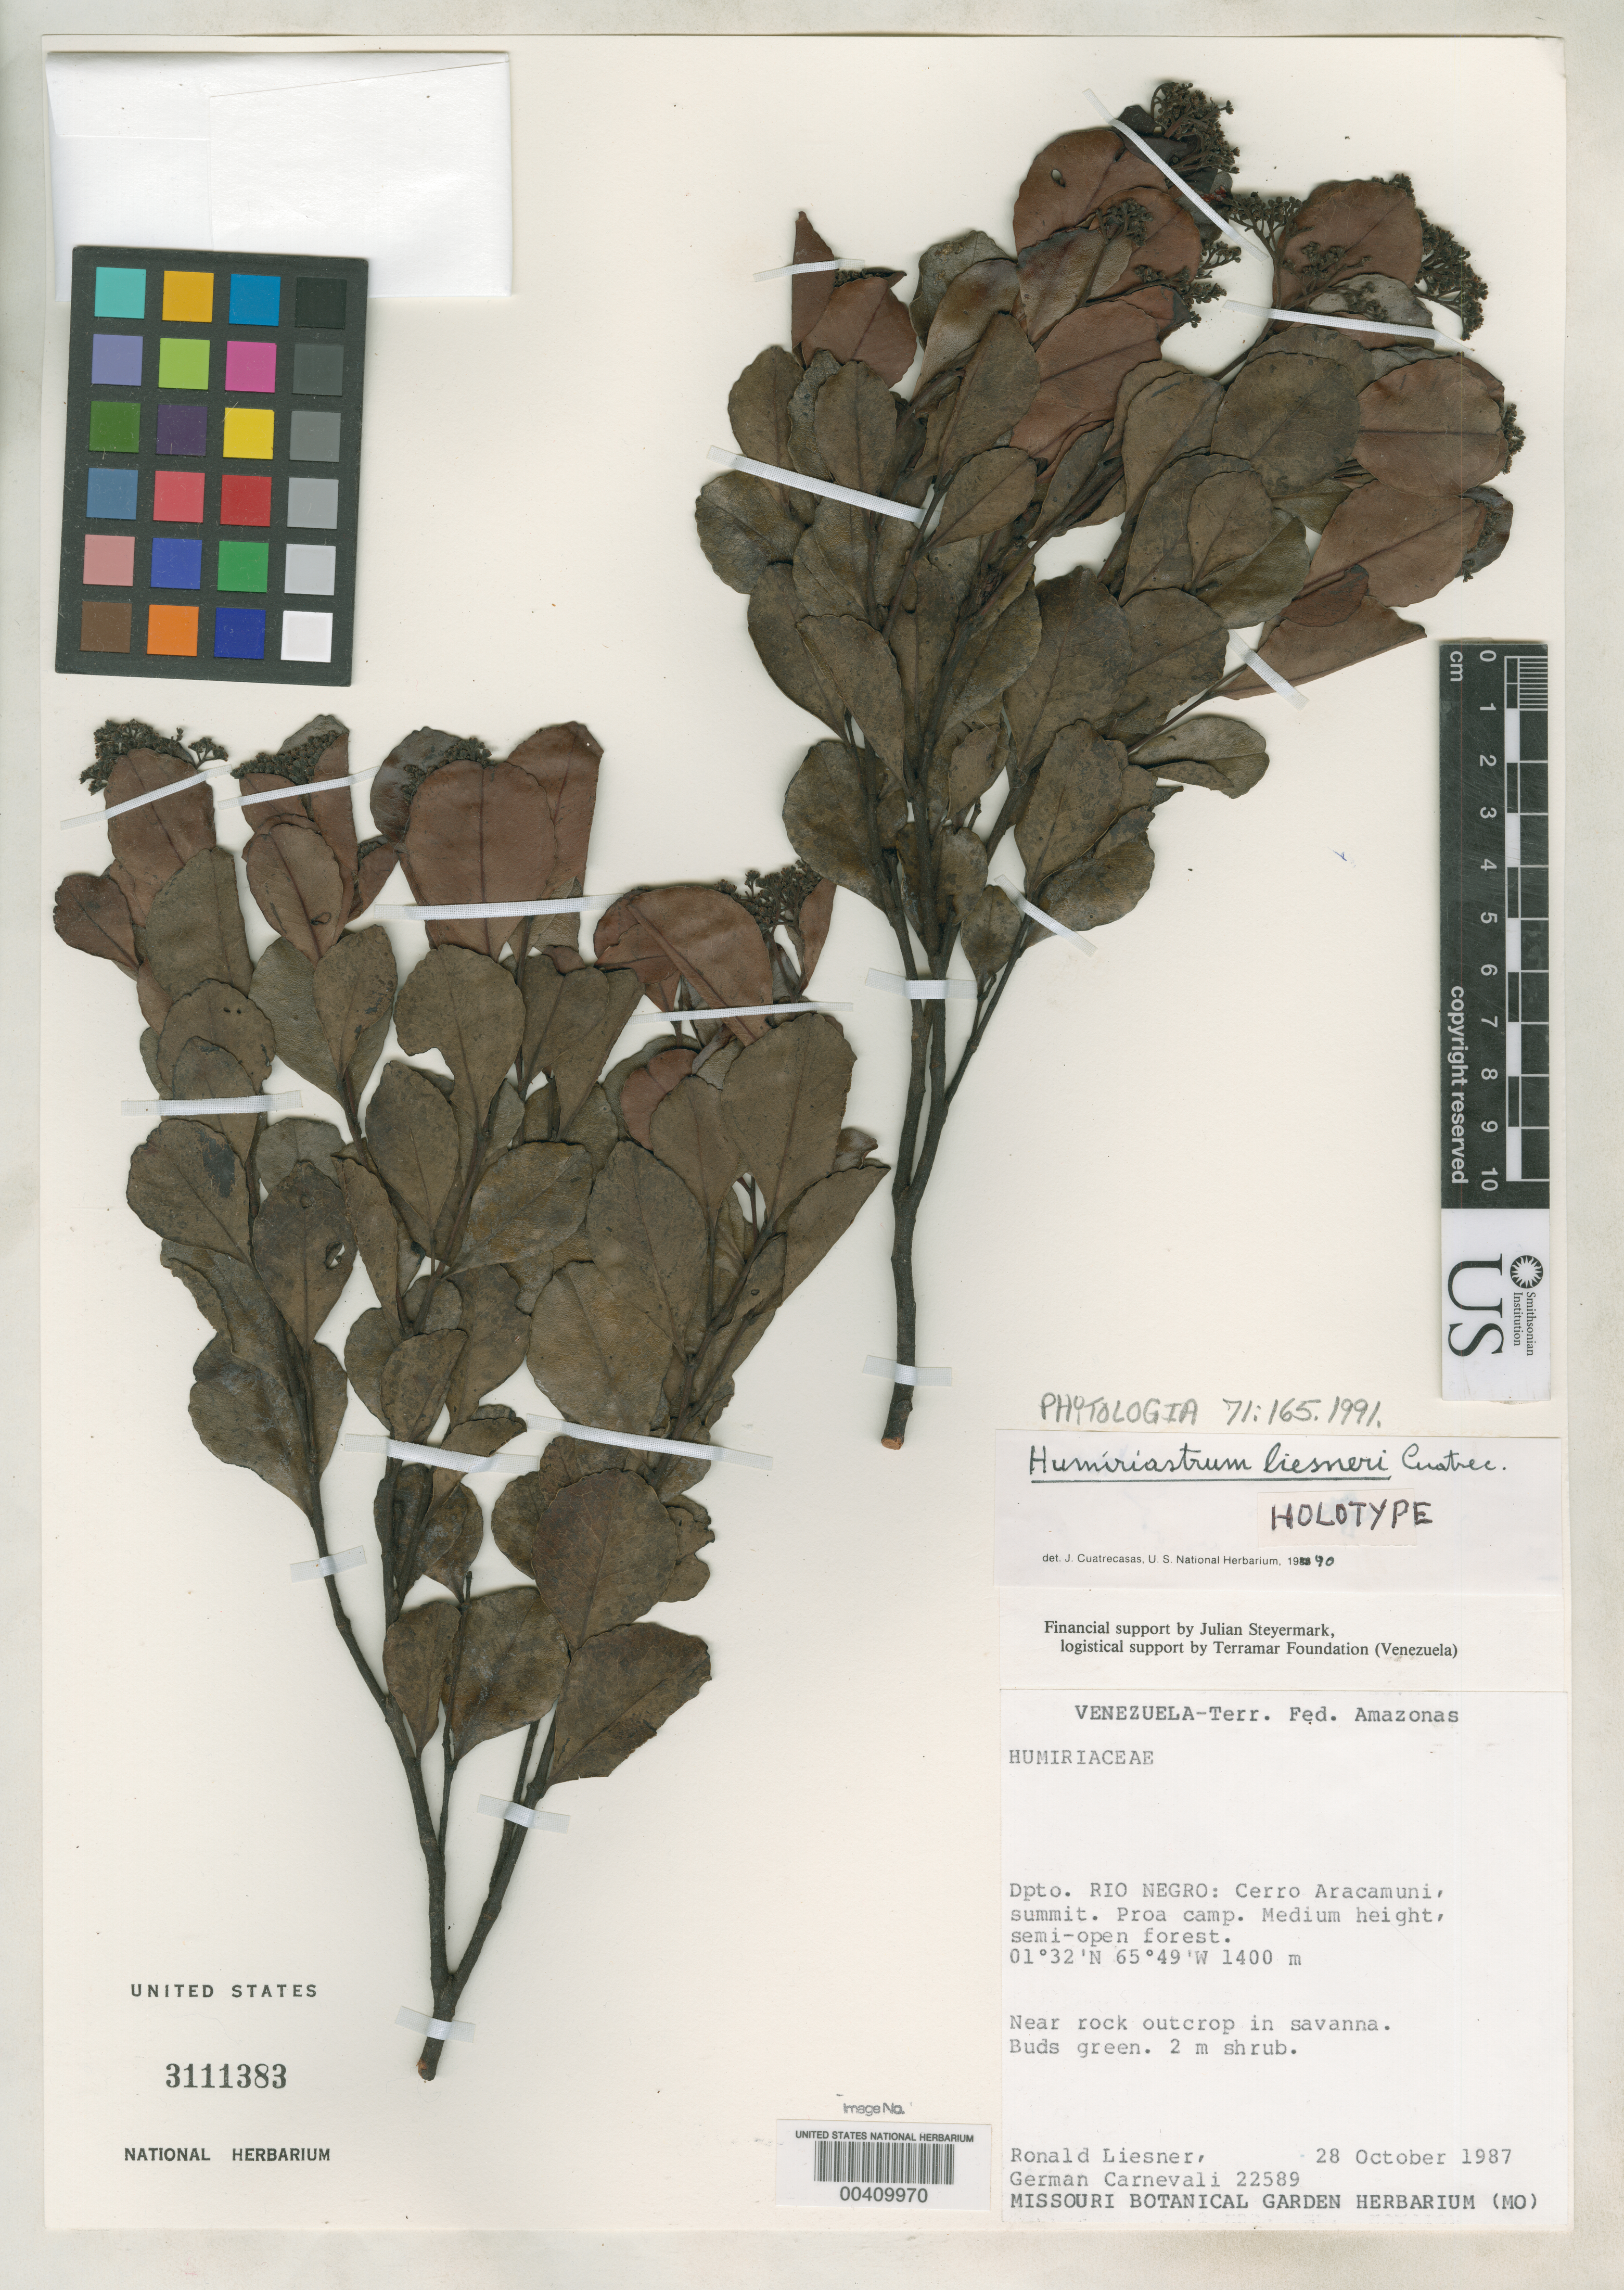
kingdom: Plantae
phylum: Tracheophyta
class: Magnoliopsida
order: Malpighiales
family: Humiriaceae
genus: Humiriastrum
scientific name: Humiriastrum liesneri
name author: Cuatrec.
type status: Holotype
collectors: R. L. Liesner & G. Carnevali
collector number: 22589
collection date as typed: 28 Oct 1987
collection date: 1987-10-28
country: Venezuela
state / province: Amazonas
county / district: Rio Negro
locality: Cerro Aracamuni, summit.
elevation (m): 1400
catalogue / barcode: US 3111383